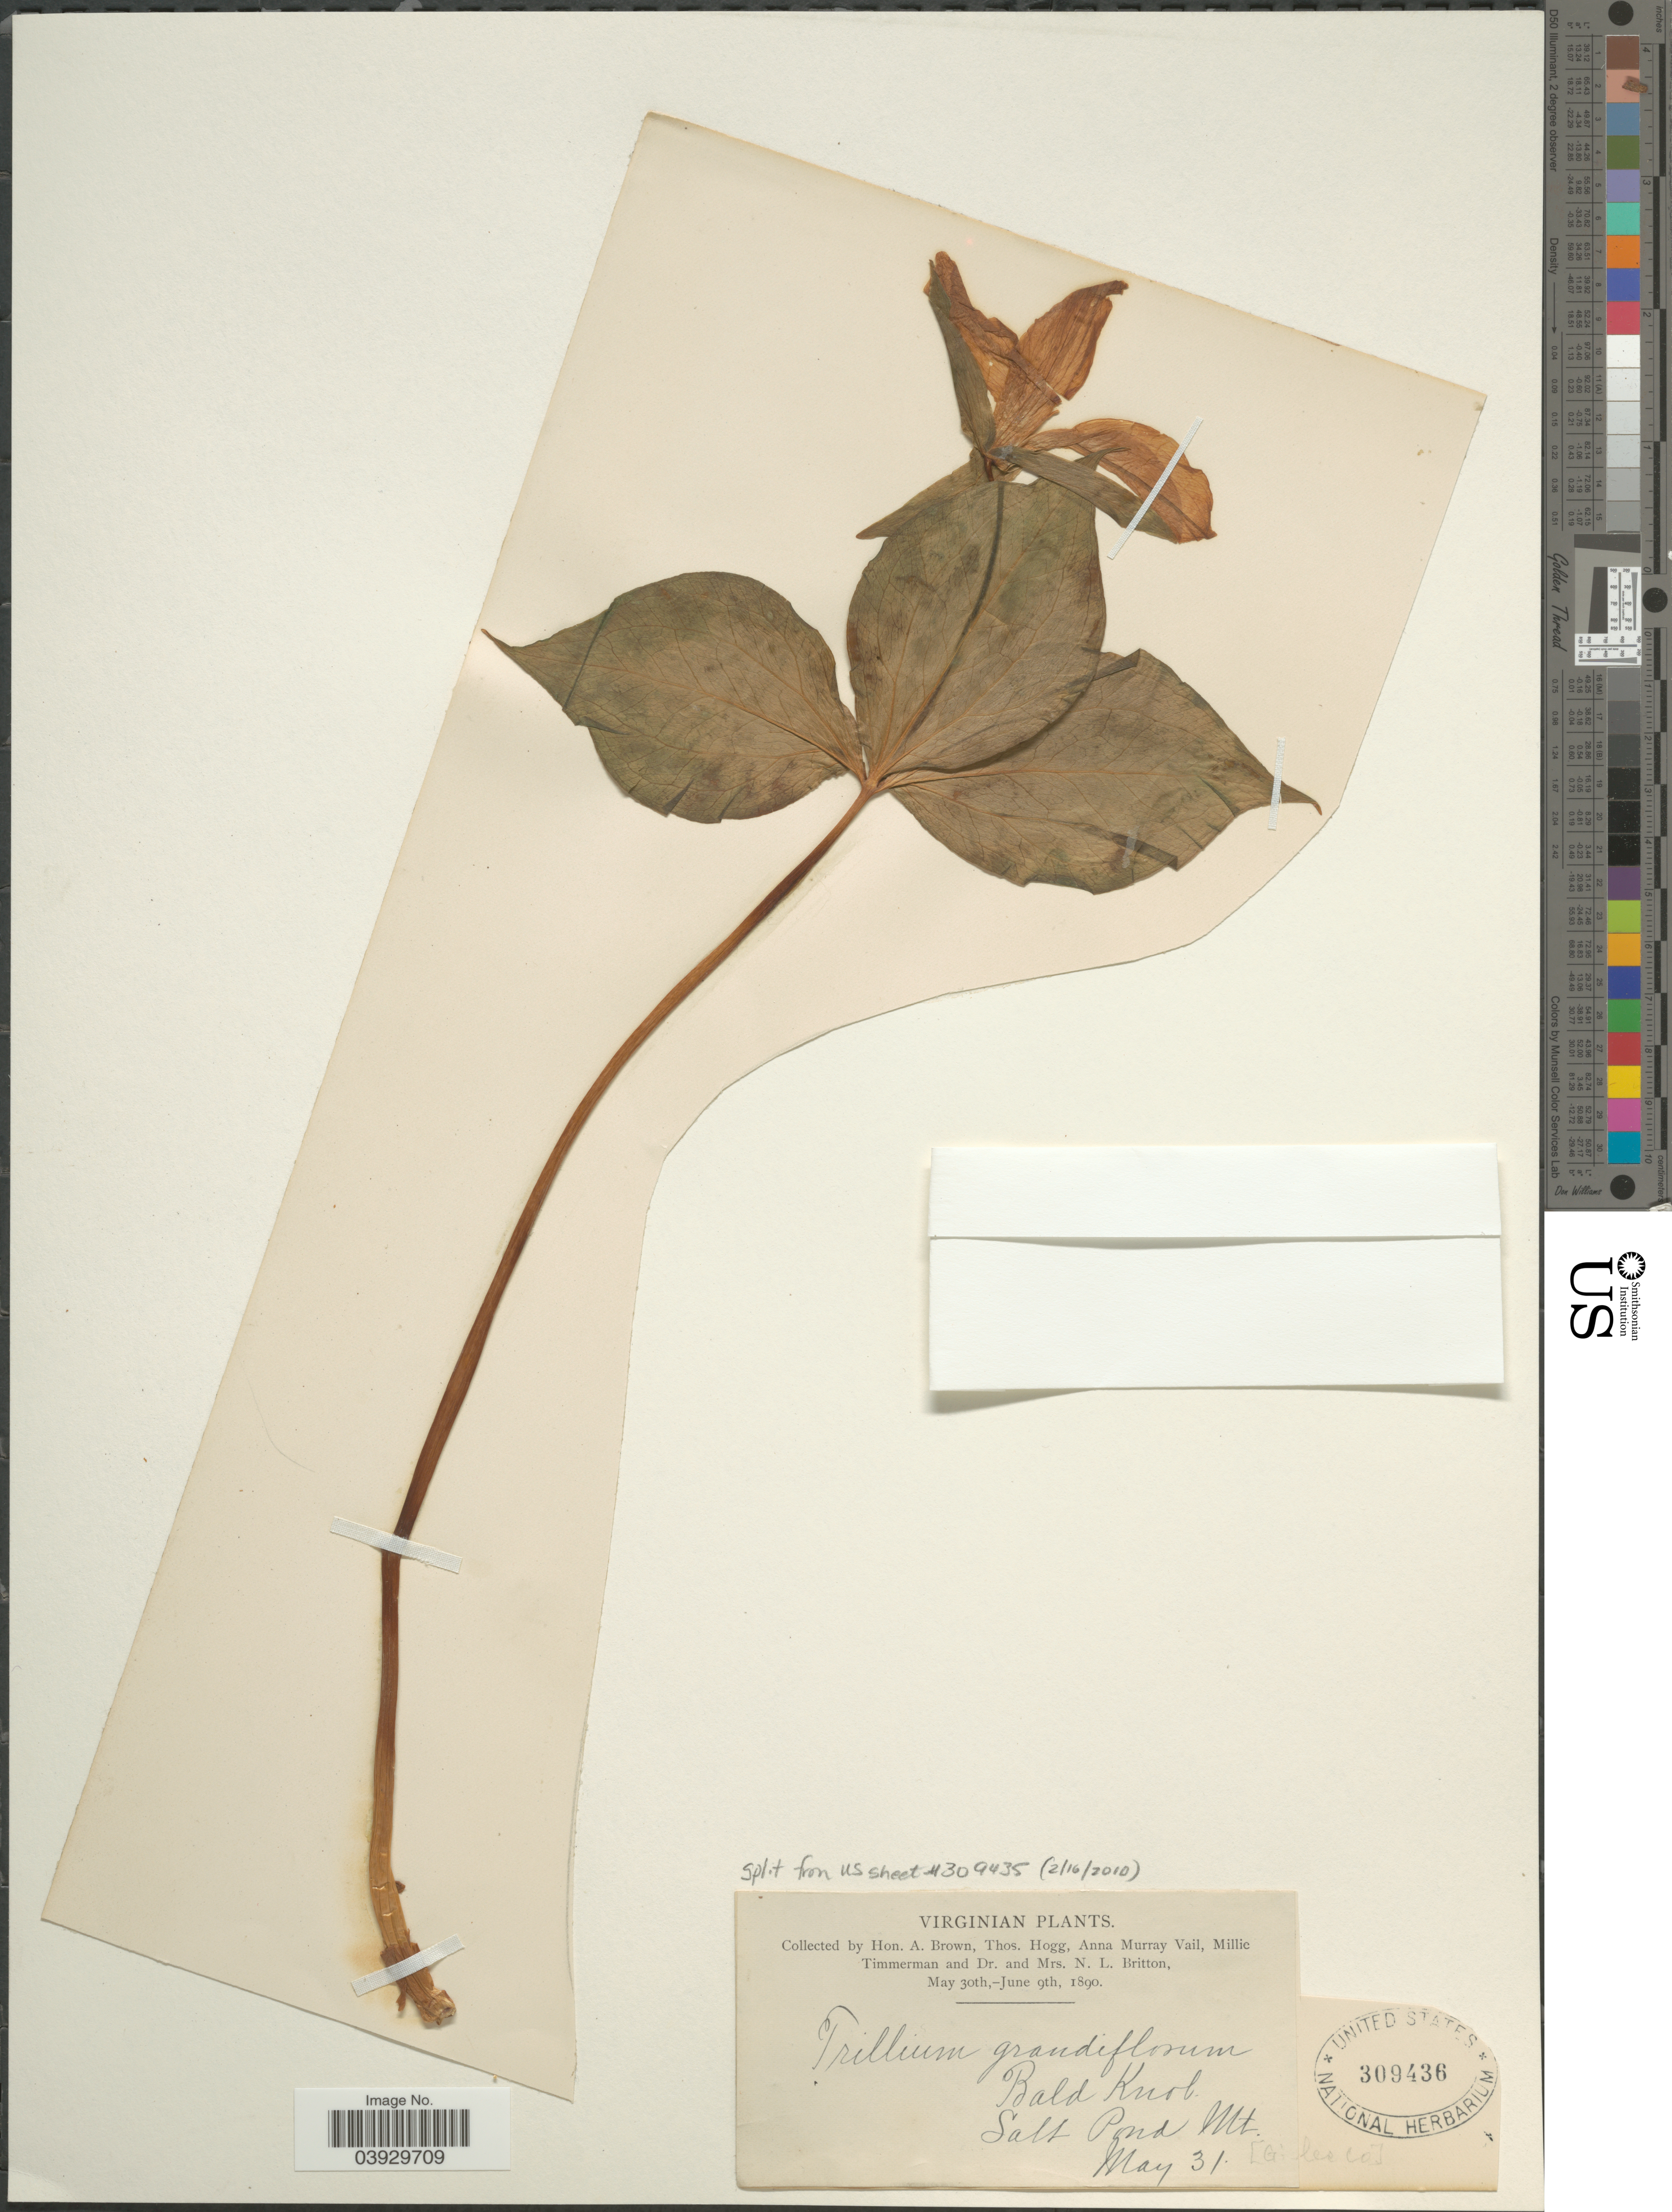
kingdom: Plantae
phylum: Tracheophyta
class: Liliopsida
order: Liliales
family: Melanthiaceae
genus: Trillium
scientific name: Trillium grandiflorum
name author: (Michx.) Salisb.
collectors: H. A. Brown, T. Hogg, A. Vail, M. Timmerman & et al.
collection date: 1890-05-31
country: United States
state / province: Virginia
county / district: Giles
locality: Bald Knob. Salt Pond Mt.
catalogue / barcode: US 309436